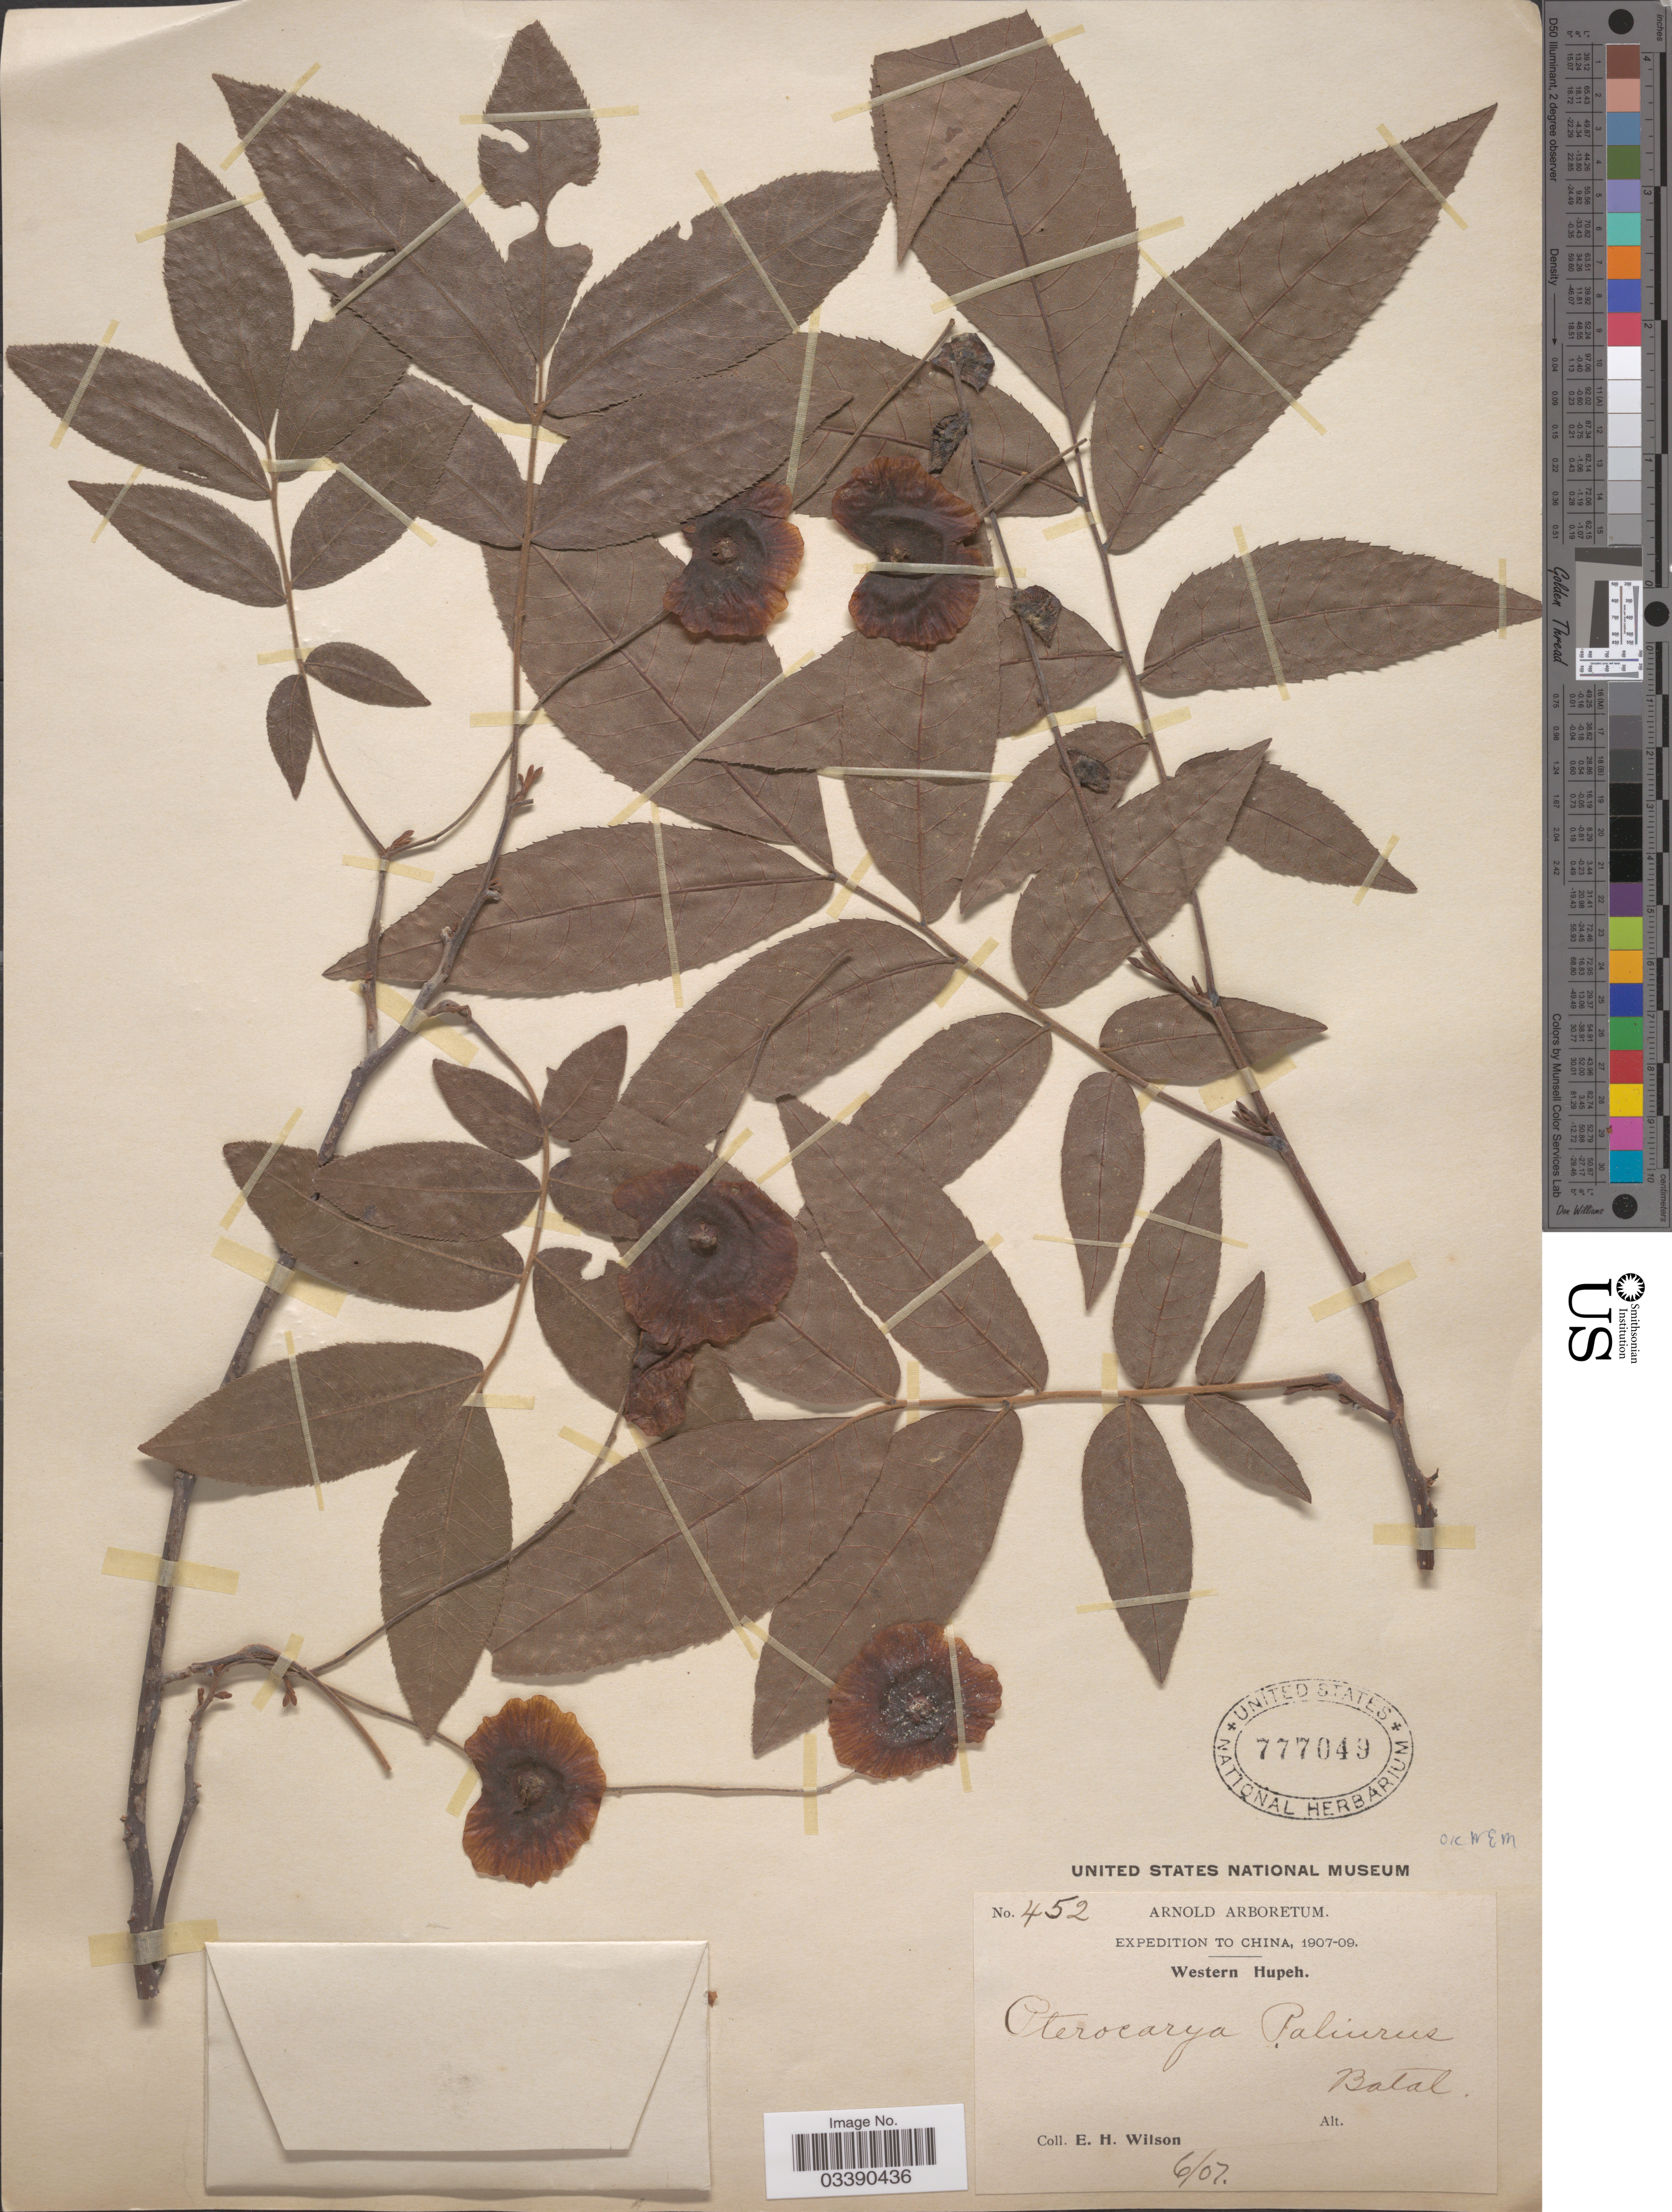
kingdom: Plantae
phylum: Tracheophyta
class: Magnoliopsida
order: Fagales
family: Juglandaceae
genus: Cyclocarya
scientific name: Cyclocarya paliurus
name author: (Batalin) Iljinsk.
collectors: E. Wilson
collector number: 452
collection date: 1907-06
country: China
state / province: Hubei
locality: Western Hupeh.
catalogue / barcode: US 777049